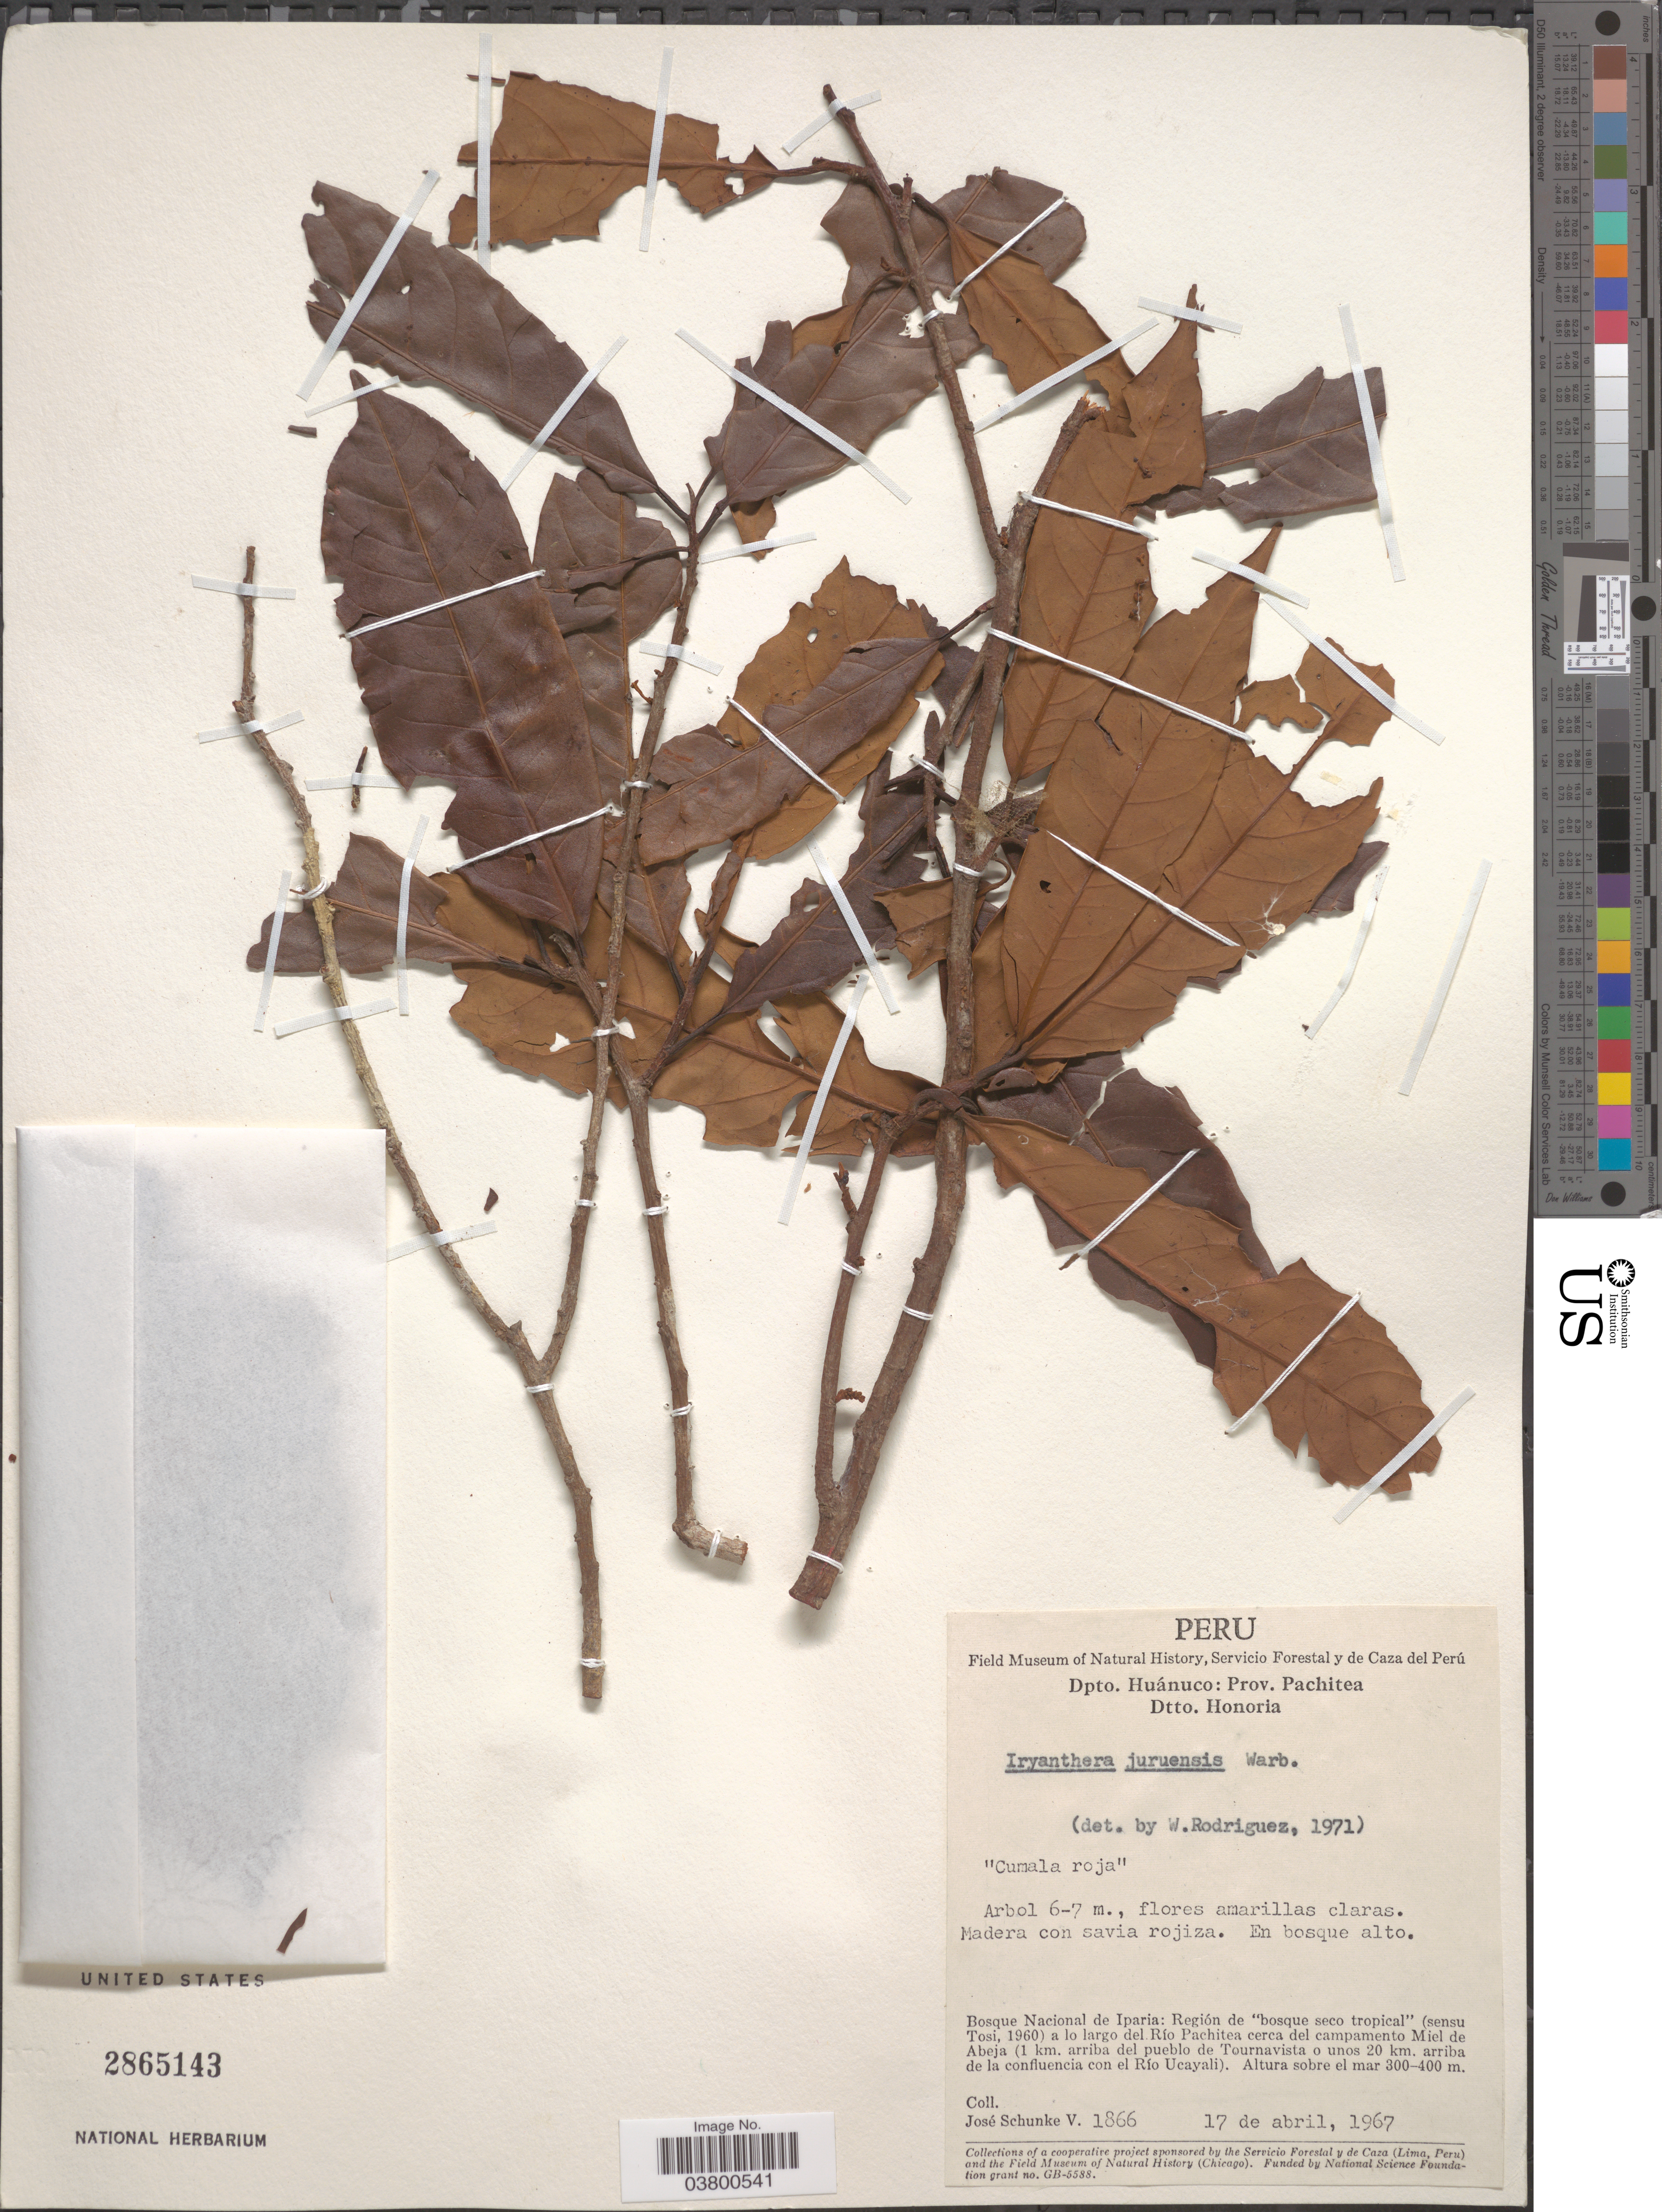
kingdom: Plantae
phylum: Tracheophyta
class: Magnoliopsida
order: Magnoliales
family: Myristicaceae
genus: Iryanthera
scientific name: Iryanthera juruensis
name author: Warb.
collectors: J. Schunke Vigo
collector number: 1866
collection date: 1967-04-17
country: Peru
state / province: Huánuco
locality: Dpto. Huánuco: Prov. Pachitea. Dtto. Honoria. Madera con savia rojiza. Bosque Nacional de Iparia: Región de "bosque seco tropical" (sensu Tosi, 1960) a lo largo del Río Pachitea cerca del campamento Miel de Abeja (1 km. arriba del pueblo de Tournavista o unos 20 km. arriba de la confluencia con el Río Ucayali).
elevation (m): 300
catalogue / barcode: US 2865143